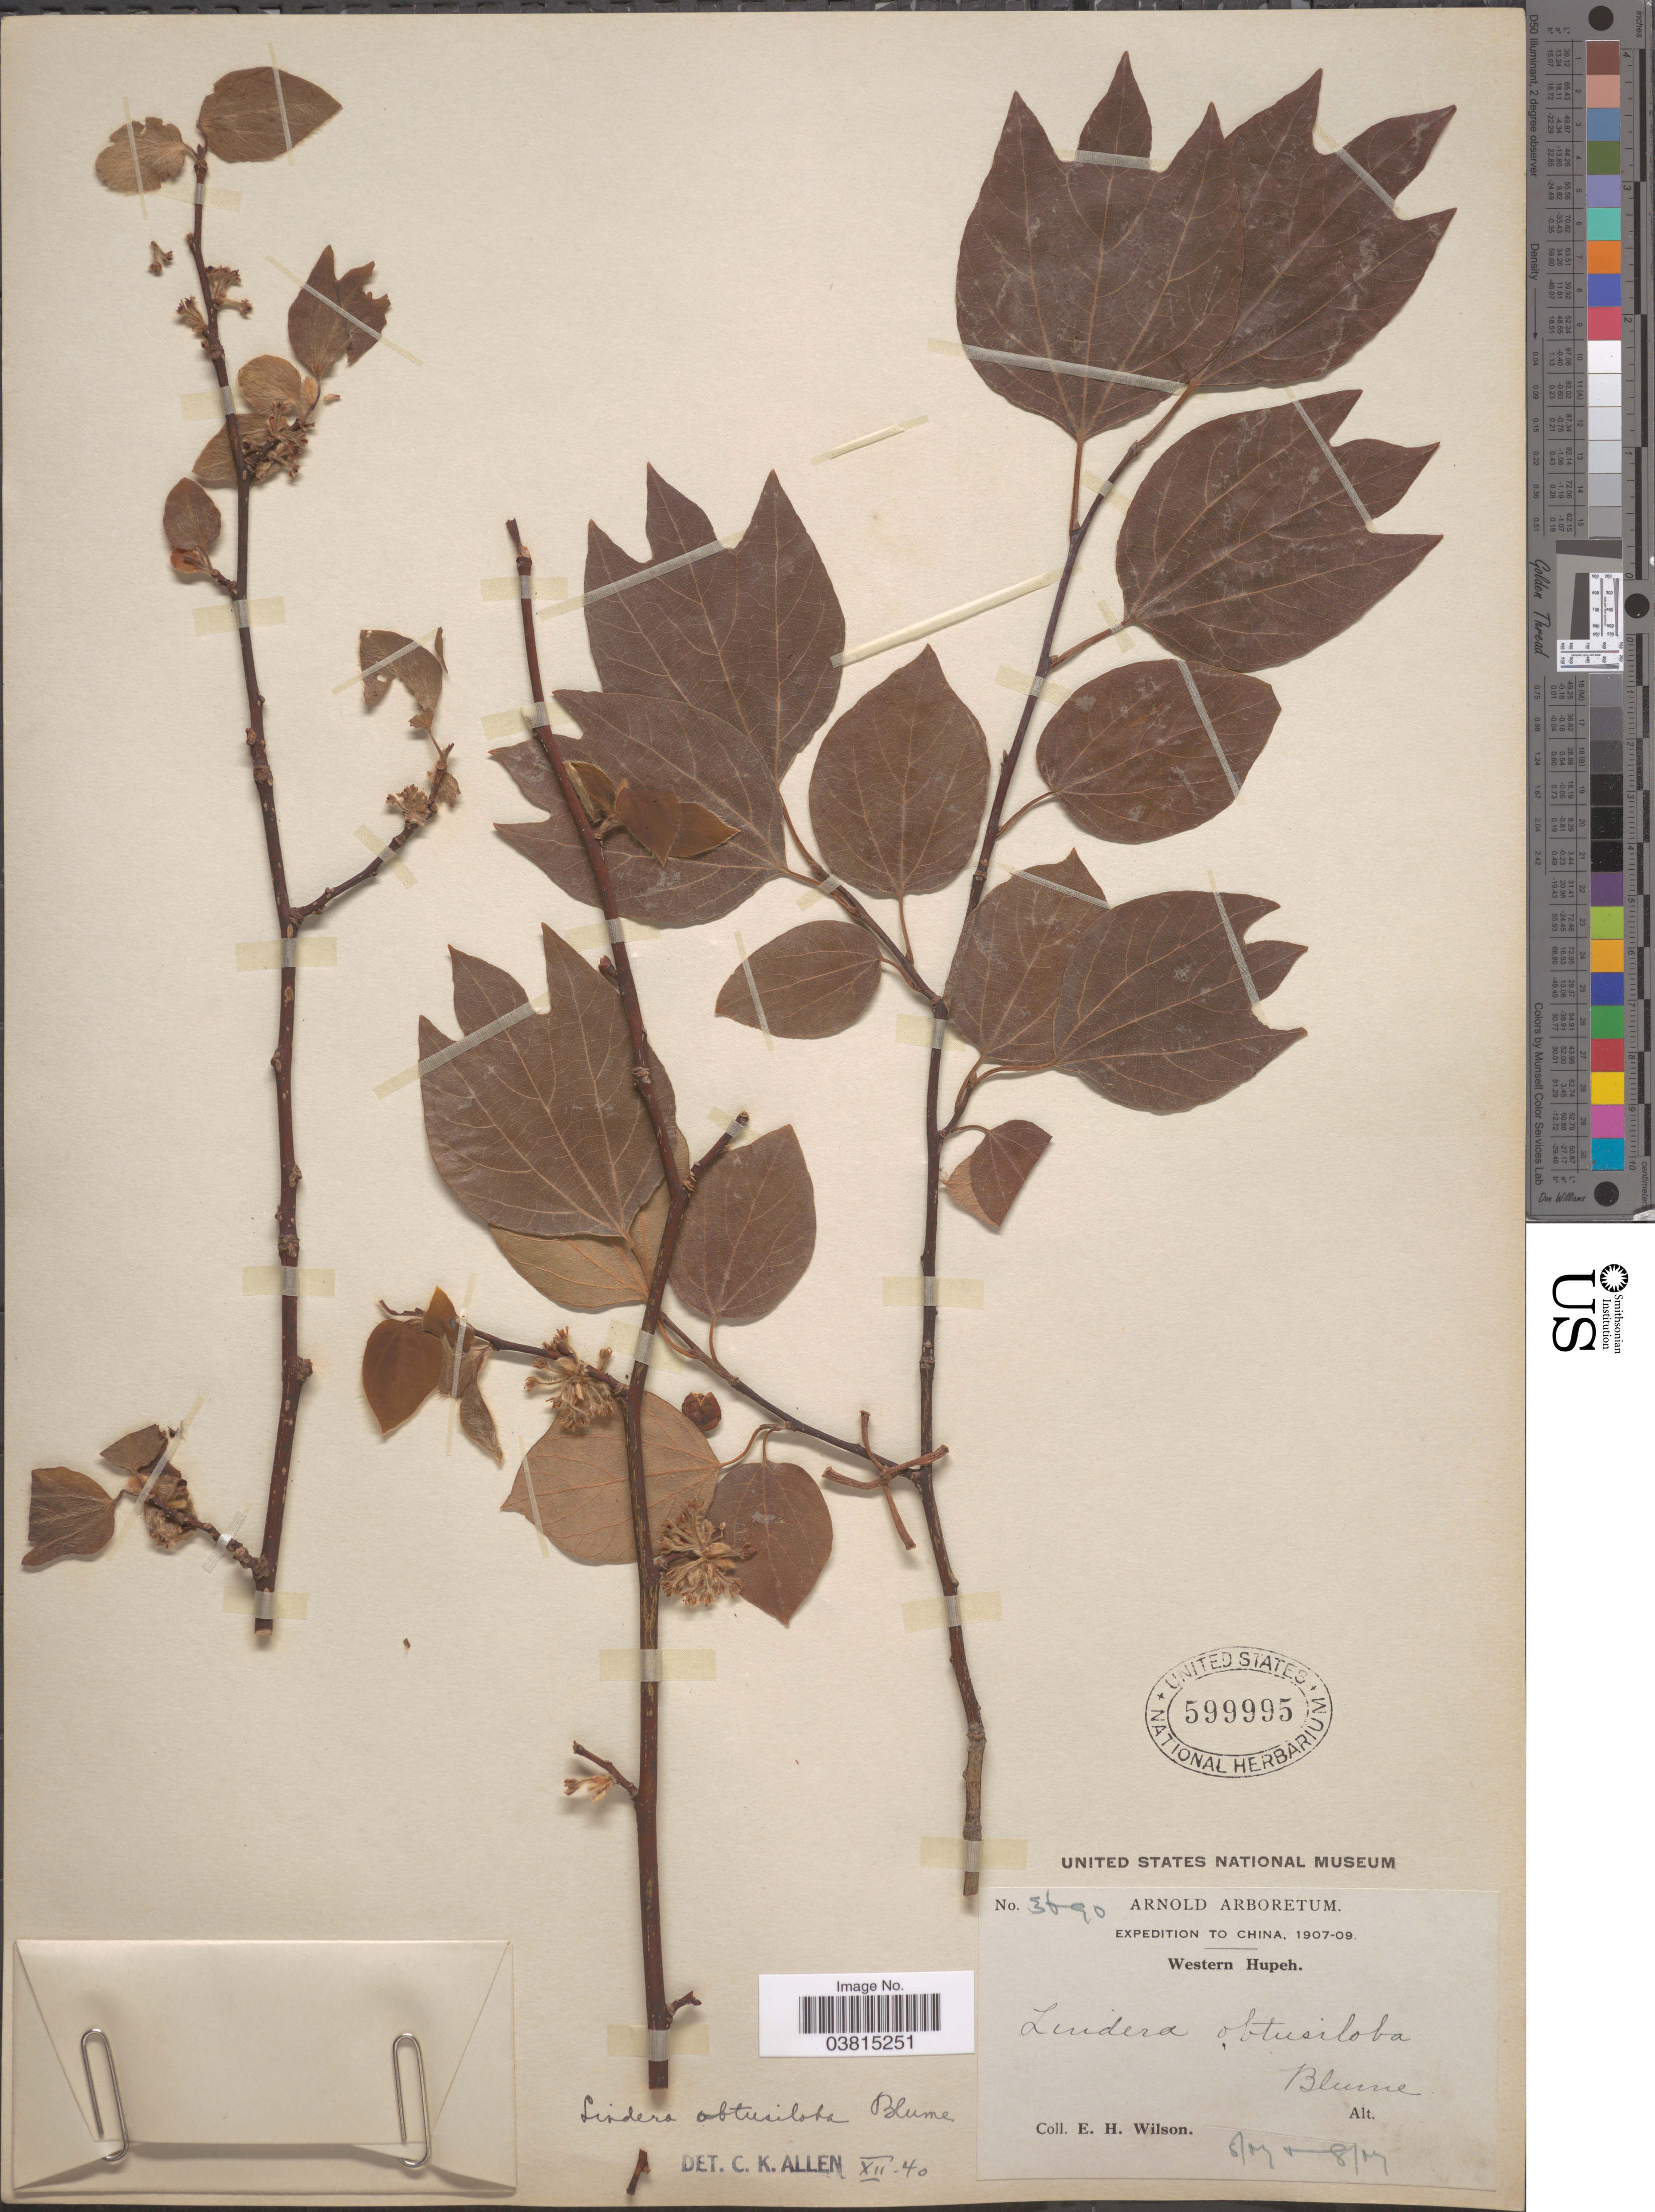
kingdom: Plantae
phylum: Tracheophyta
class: Magnoliopsida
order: Laurales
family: Lauraceae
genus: Lindera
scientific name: Lindera obtusiloba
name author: Blume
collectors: E. Wilson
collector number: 3690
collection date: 1907-05/1907-08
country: China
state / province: Hubei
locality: Western Hupeh.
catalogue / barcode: US 599995